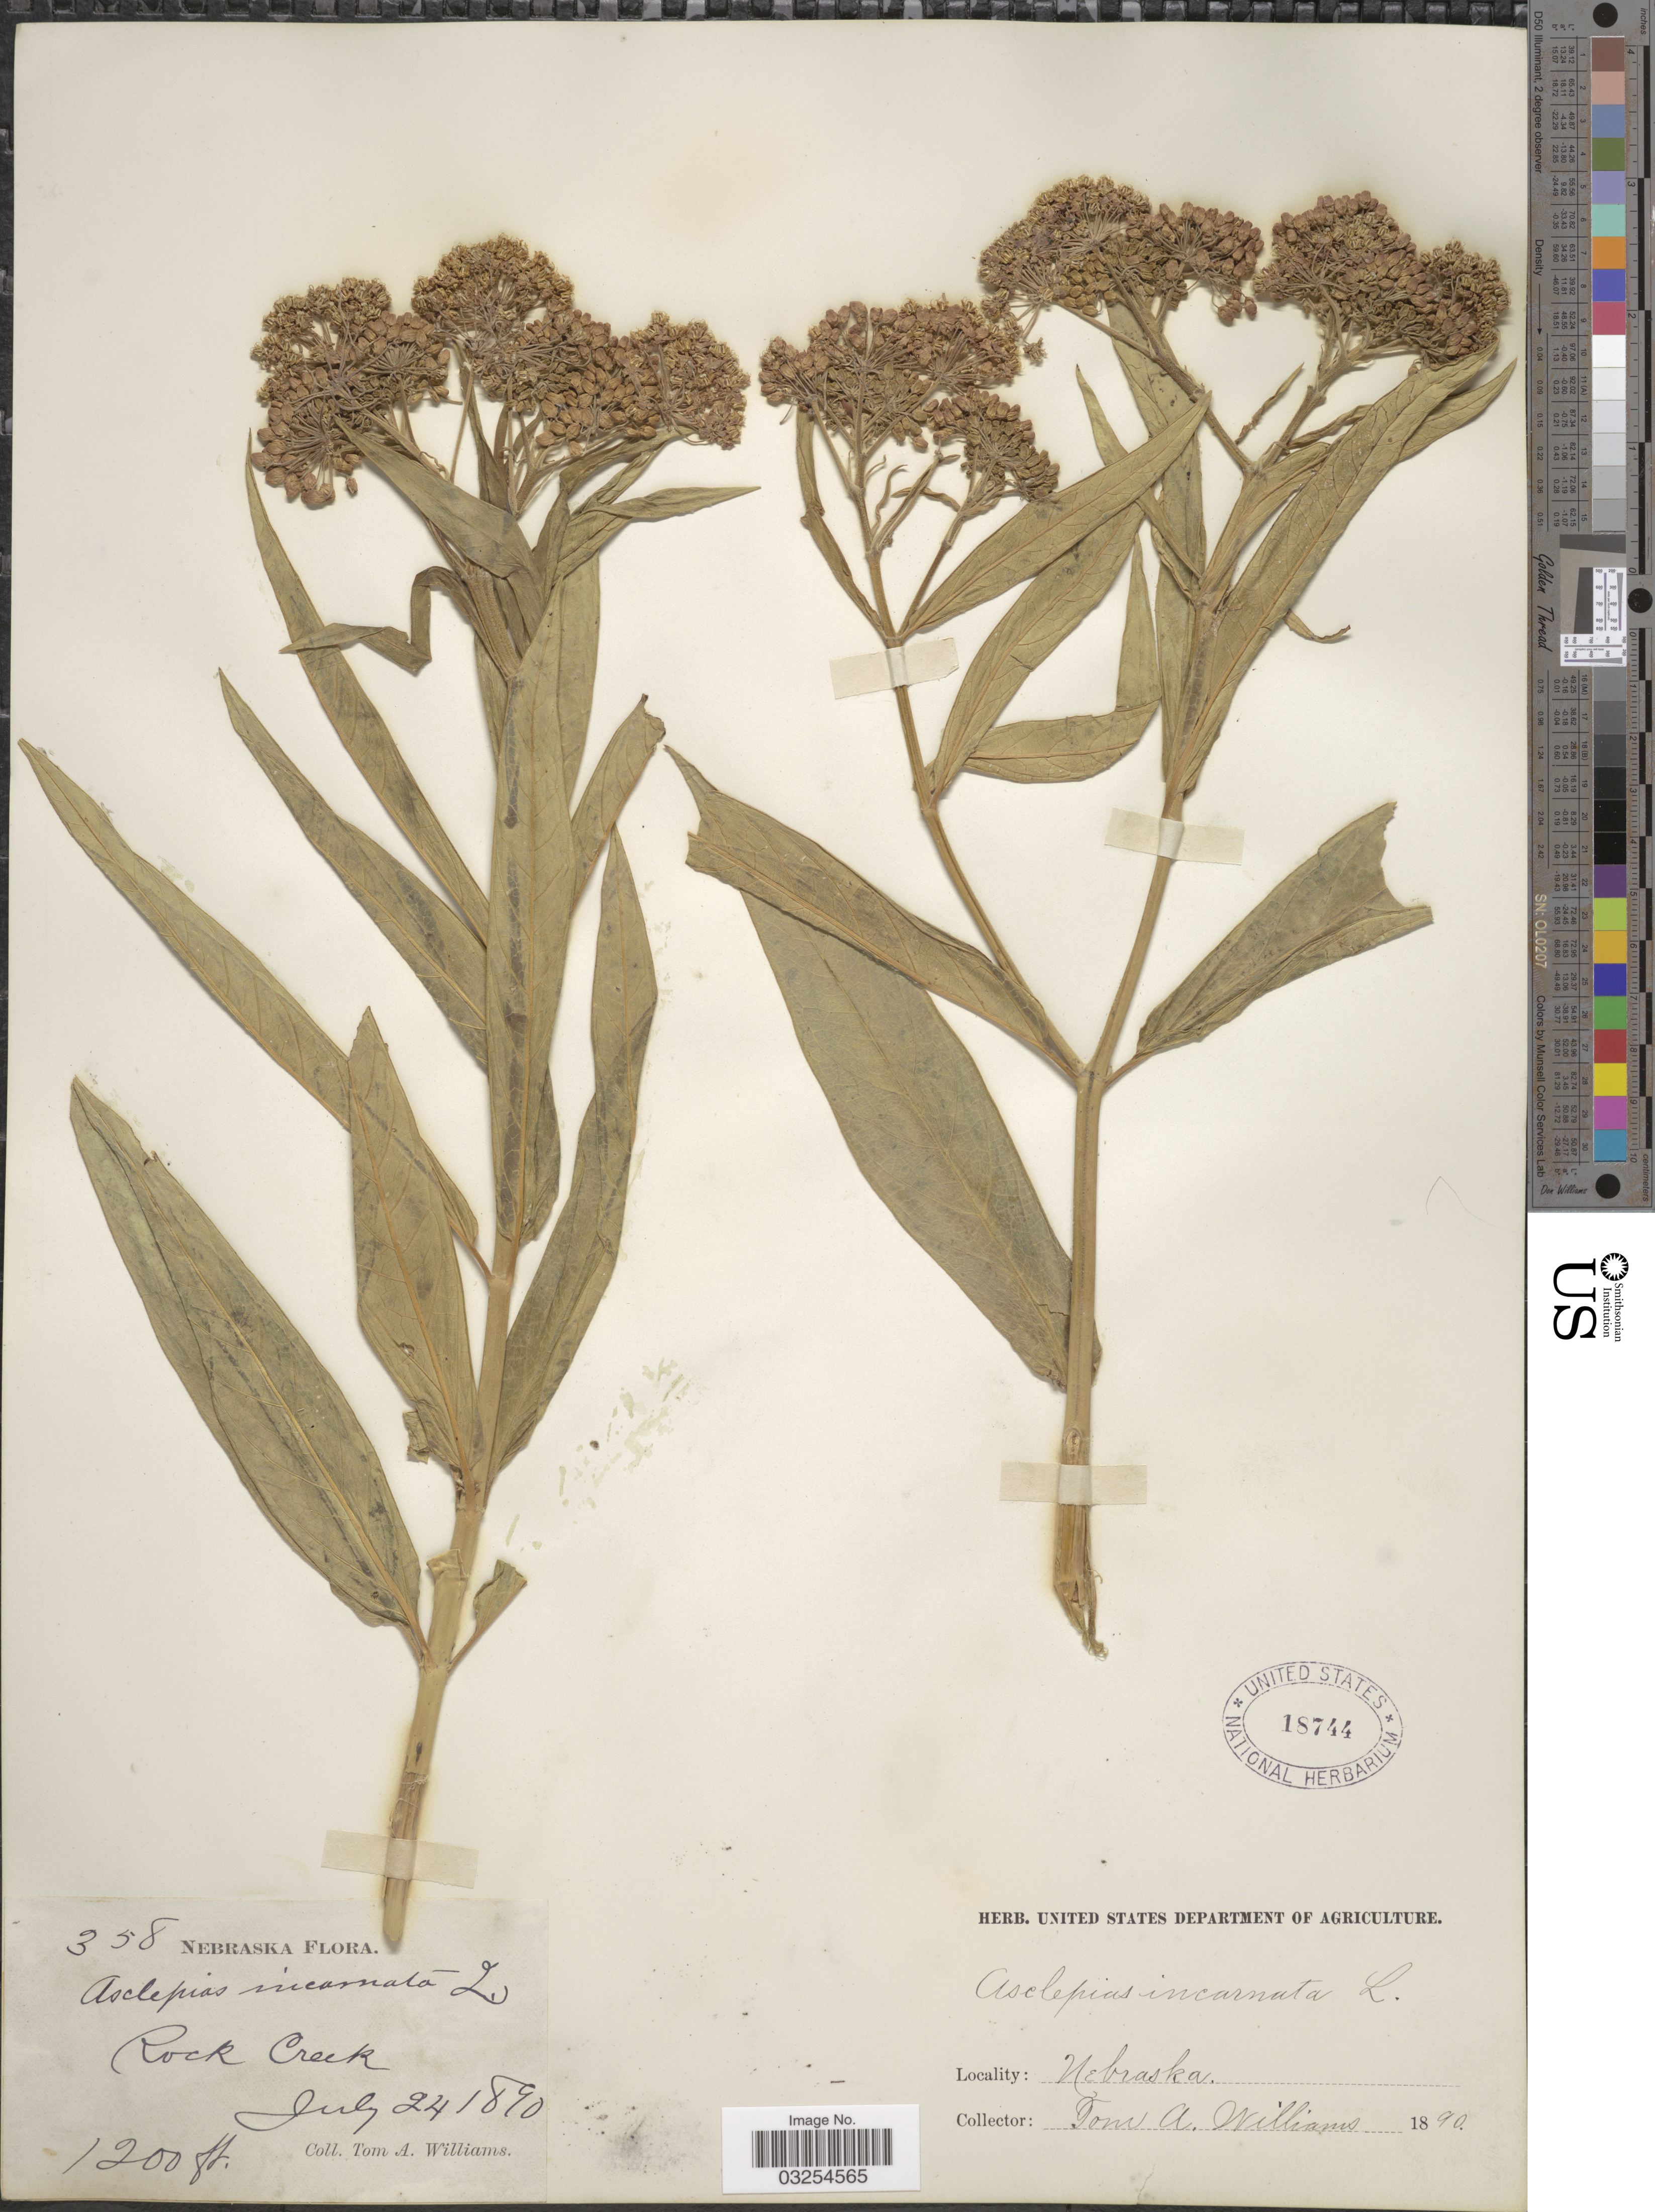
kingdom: Plantae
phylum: Tracheophyta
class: Magnoliopsida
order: Gentianales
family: Apocynaceae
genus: Asclepias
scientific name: Asclepias incarnata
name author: L.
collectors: T. Williams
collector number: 358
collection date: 1890-07-24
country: United States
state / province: Nebraska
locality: Rock Creek.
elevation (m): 366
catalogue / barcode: US 18744